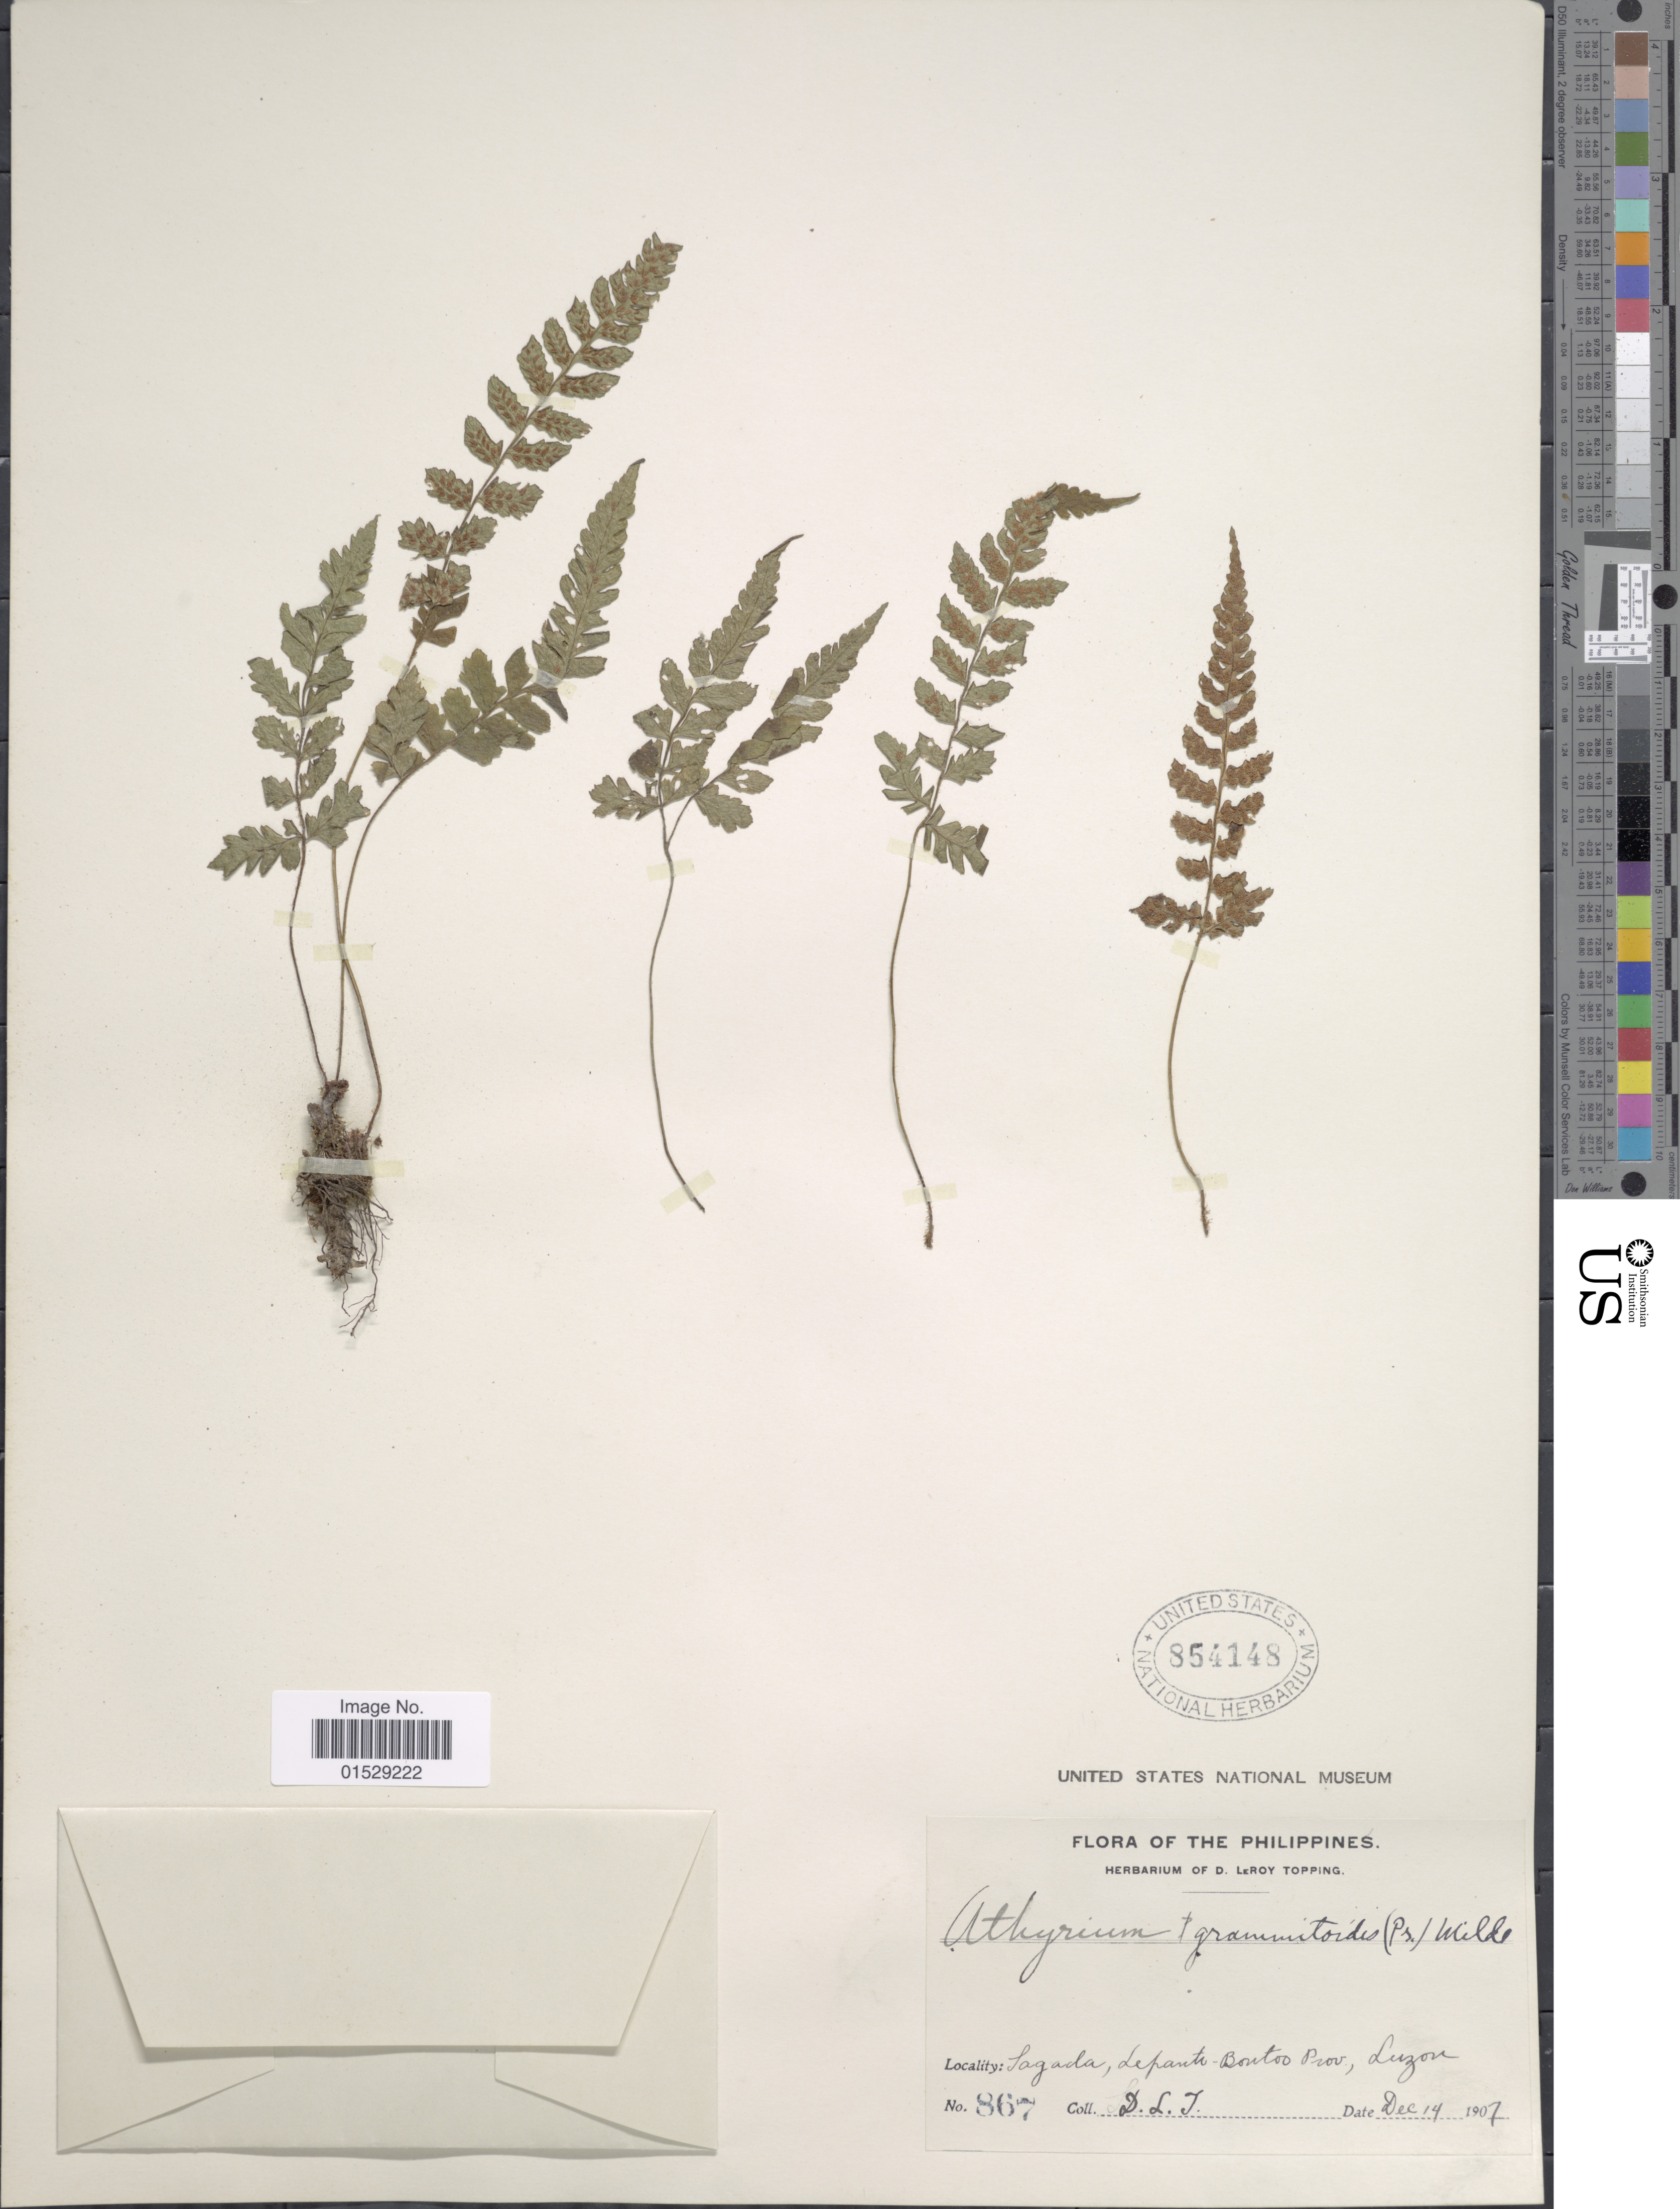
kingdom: Plantae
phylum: Tracheophyta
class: Polypodiopsida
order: Polypodiales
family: Athyriaceae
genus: Deparia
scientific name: Deparia petersenii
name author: (Kunze) M. Kato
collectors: D. L. Topping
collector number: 867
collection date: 1907-12-14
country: Philippines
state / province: Cordillera (Administrative Region)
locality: Sagada, Lepanto-Bontoc prov., Luzon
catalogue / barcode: US 854148